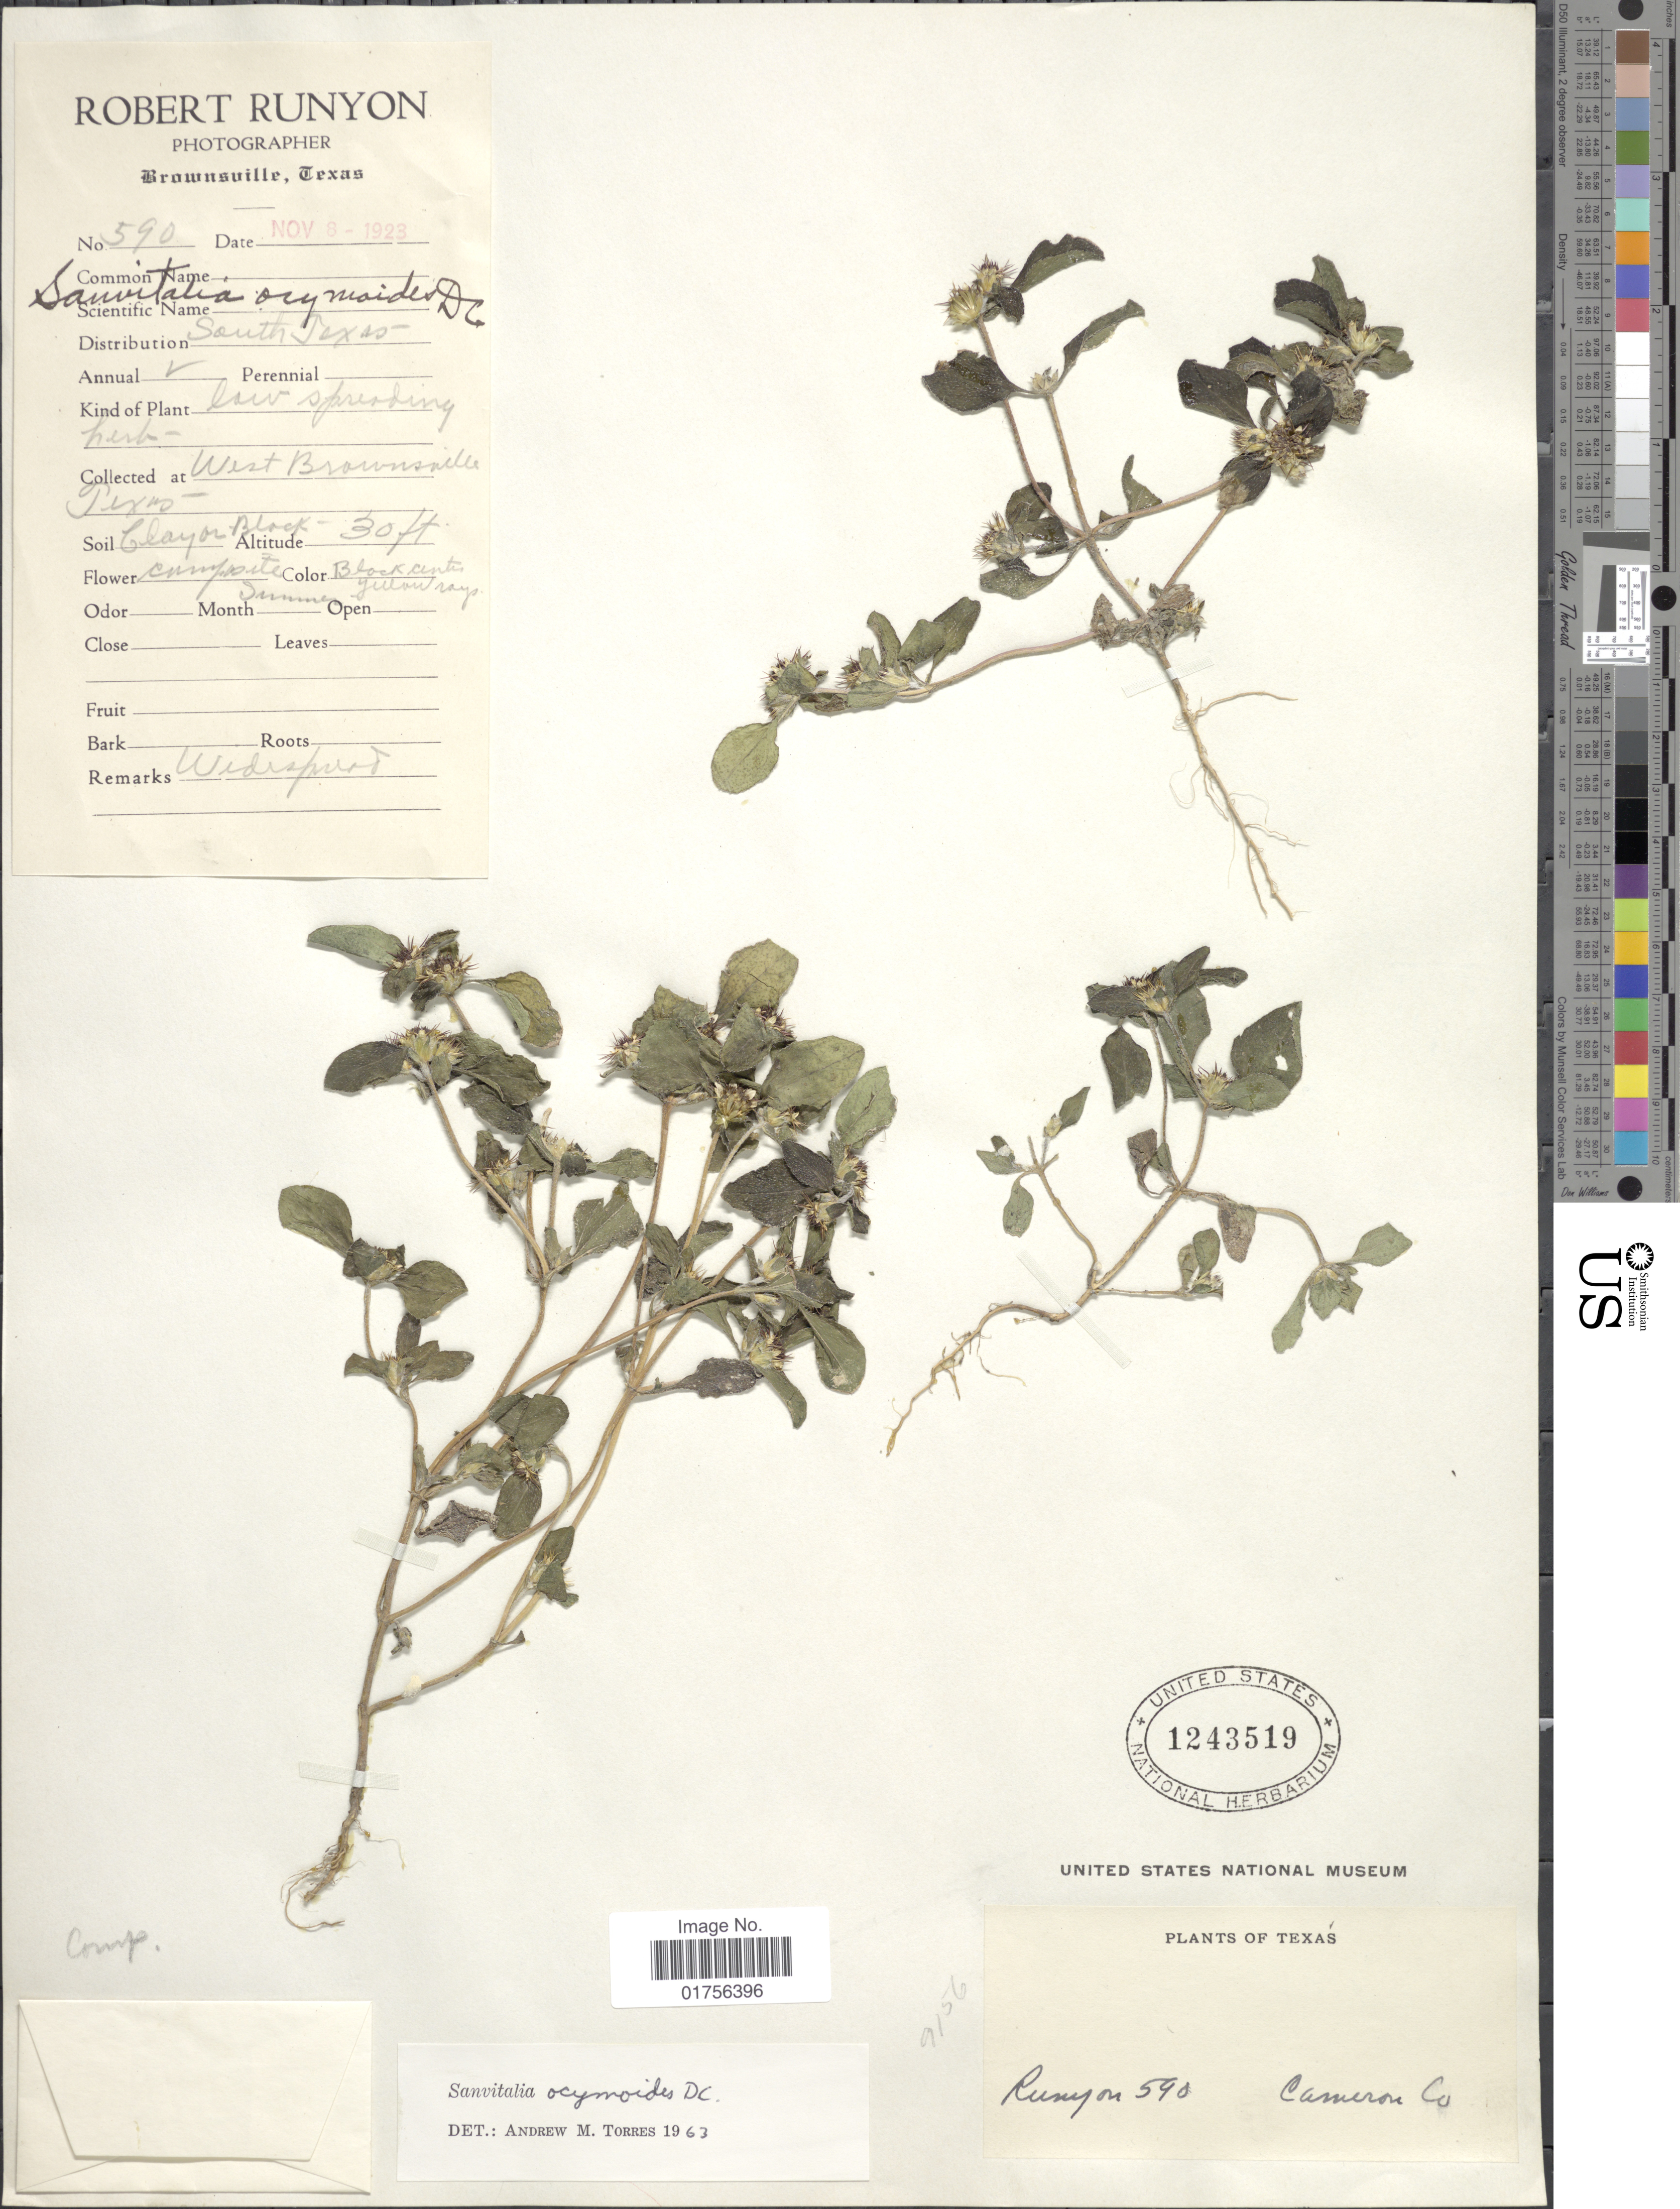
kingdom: Plantae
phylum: Tracheophyta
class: Magnoliopsida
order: Asterales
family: Asteraceae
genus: Sanvitalia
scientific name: Sanvitalia ocymoides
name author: DC.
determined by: Skibicki, Samuel V.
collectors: R. Runyon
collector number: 590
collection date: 1923-11-08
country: United States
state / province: Texas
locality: Cameron Co., South Texas, West Brownsville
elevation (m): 9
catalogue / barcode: US 1243519